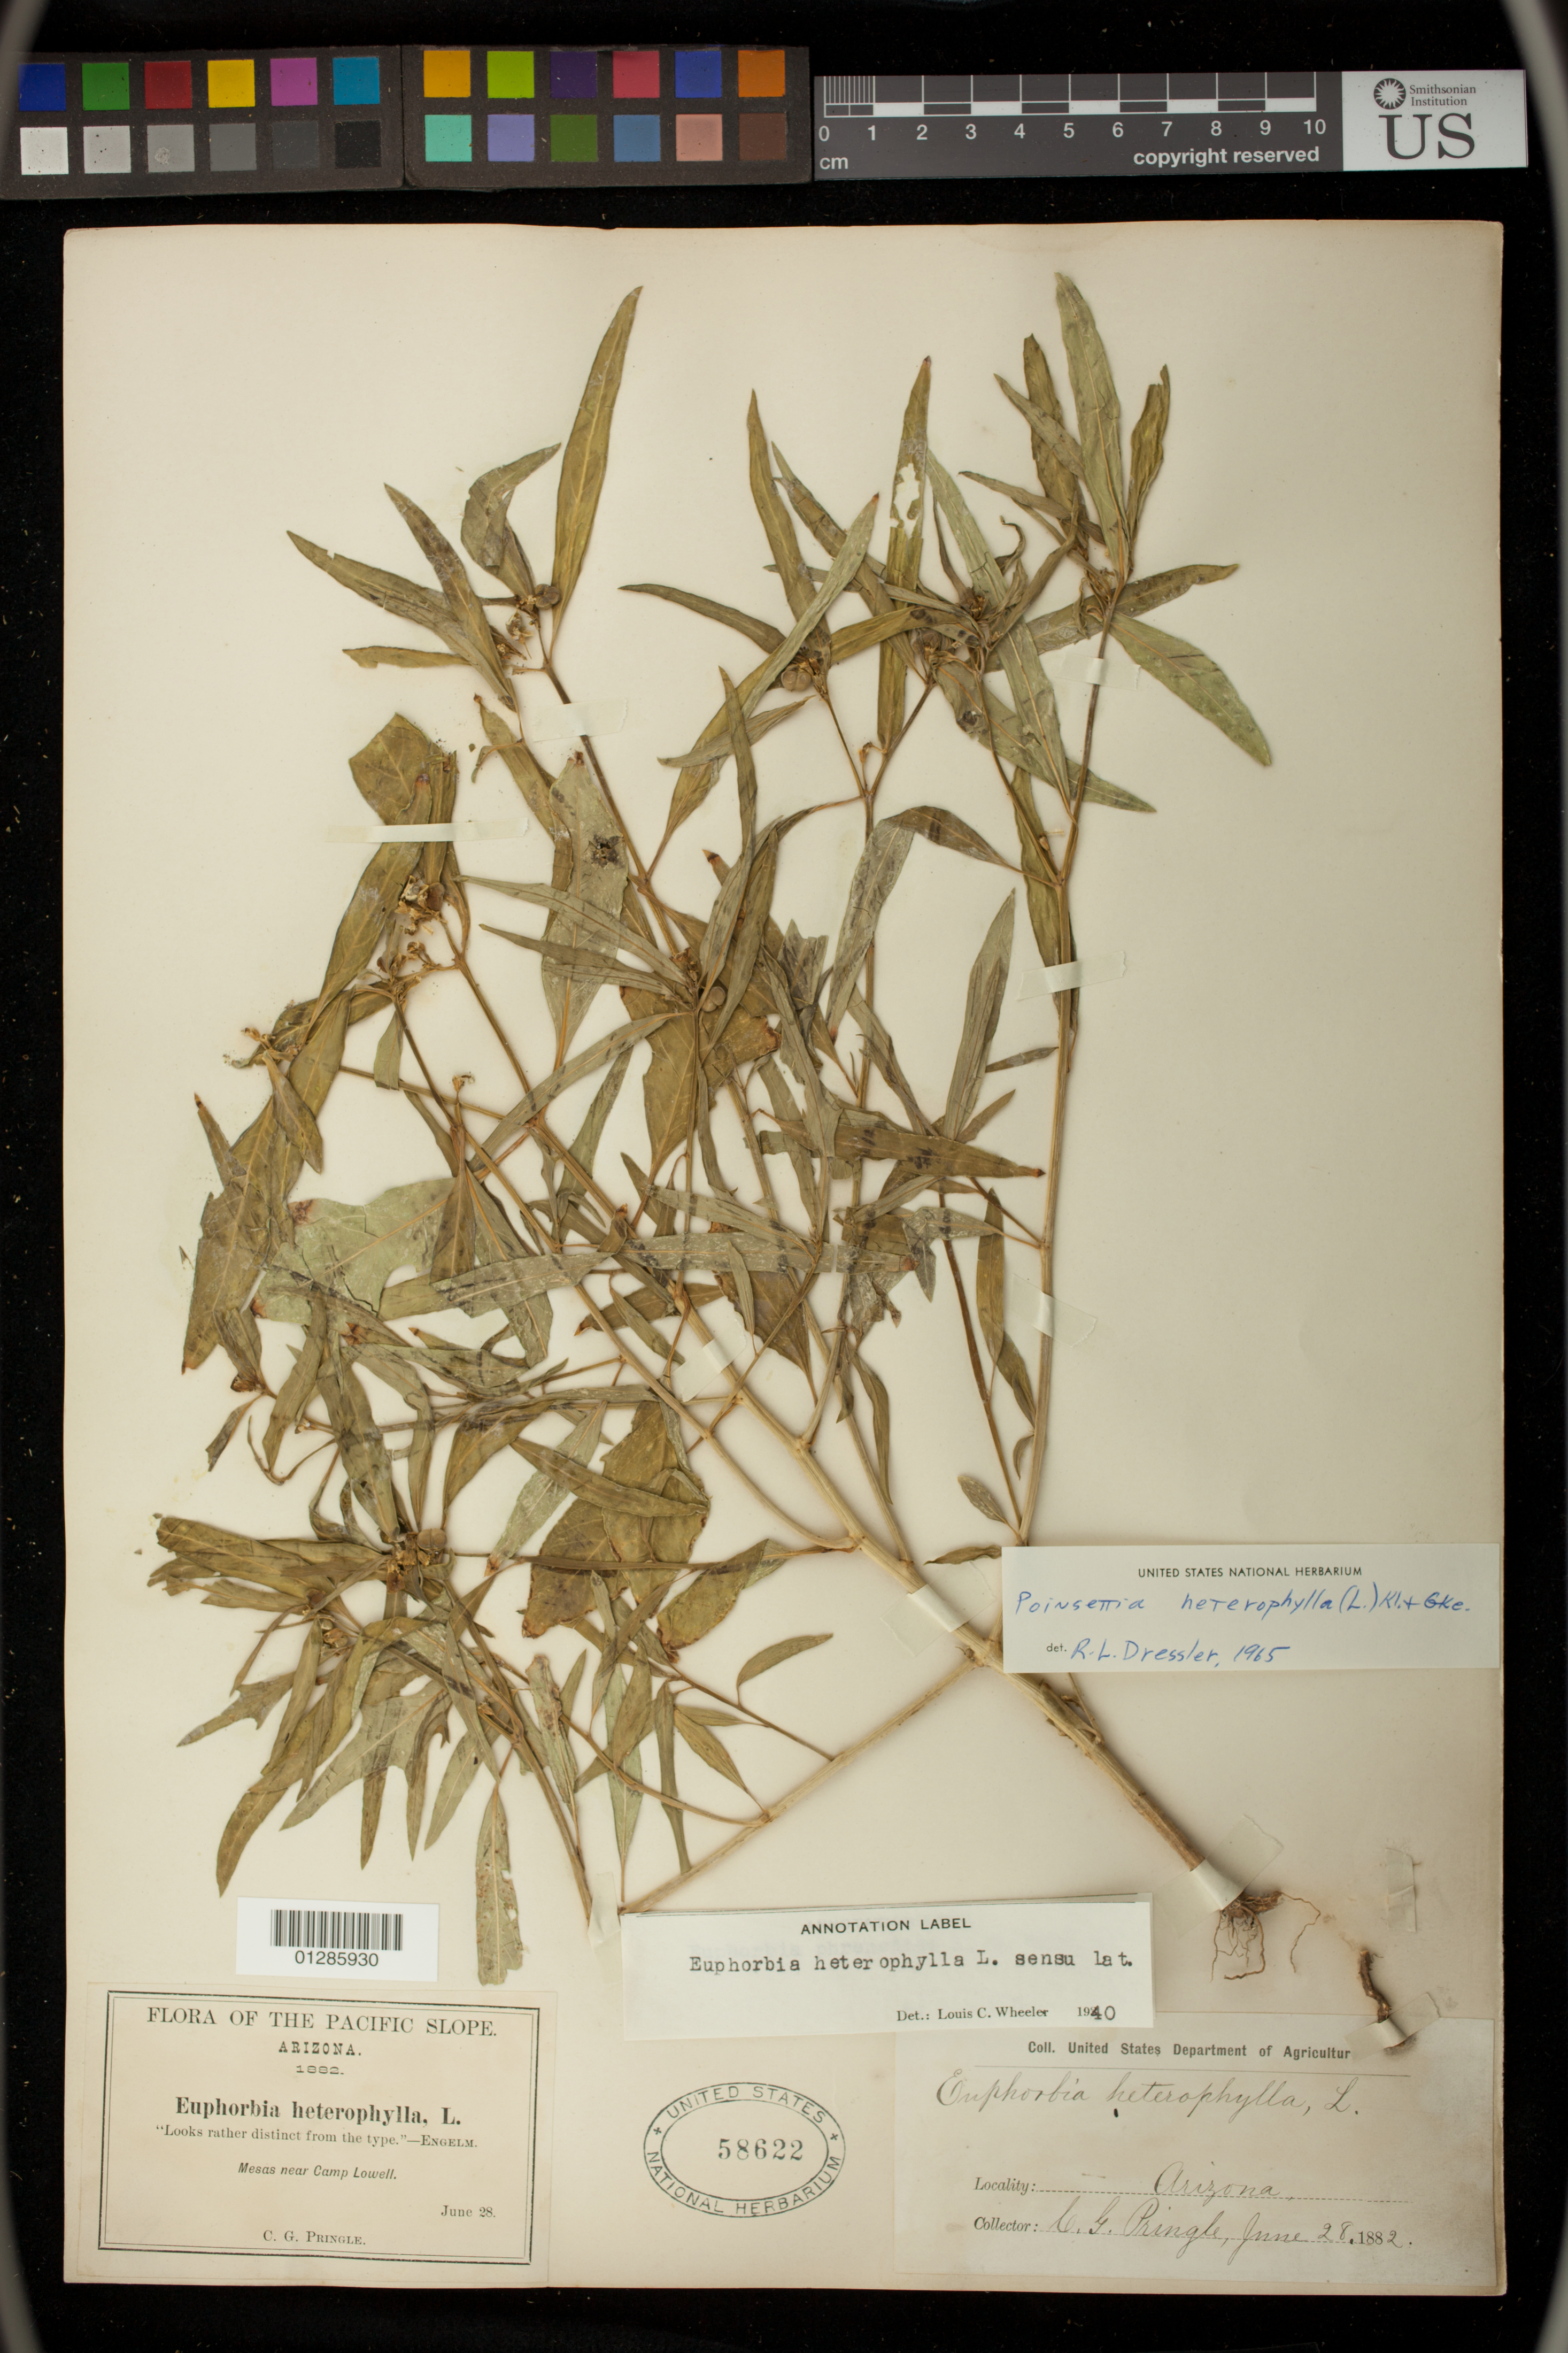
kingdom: Plantae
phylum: Tracheophyta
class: Magnoliopsida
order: Malpighiales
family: Euphorbiaceae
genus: Euphorbia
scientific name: Euphorbia heterophylla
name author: L.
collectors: C. G. Pringle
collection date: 1882-06-28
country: United States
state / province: Arizona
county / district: Pima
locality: Mesas near Camp Lowell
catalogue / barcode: US 58622